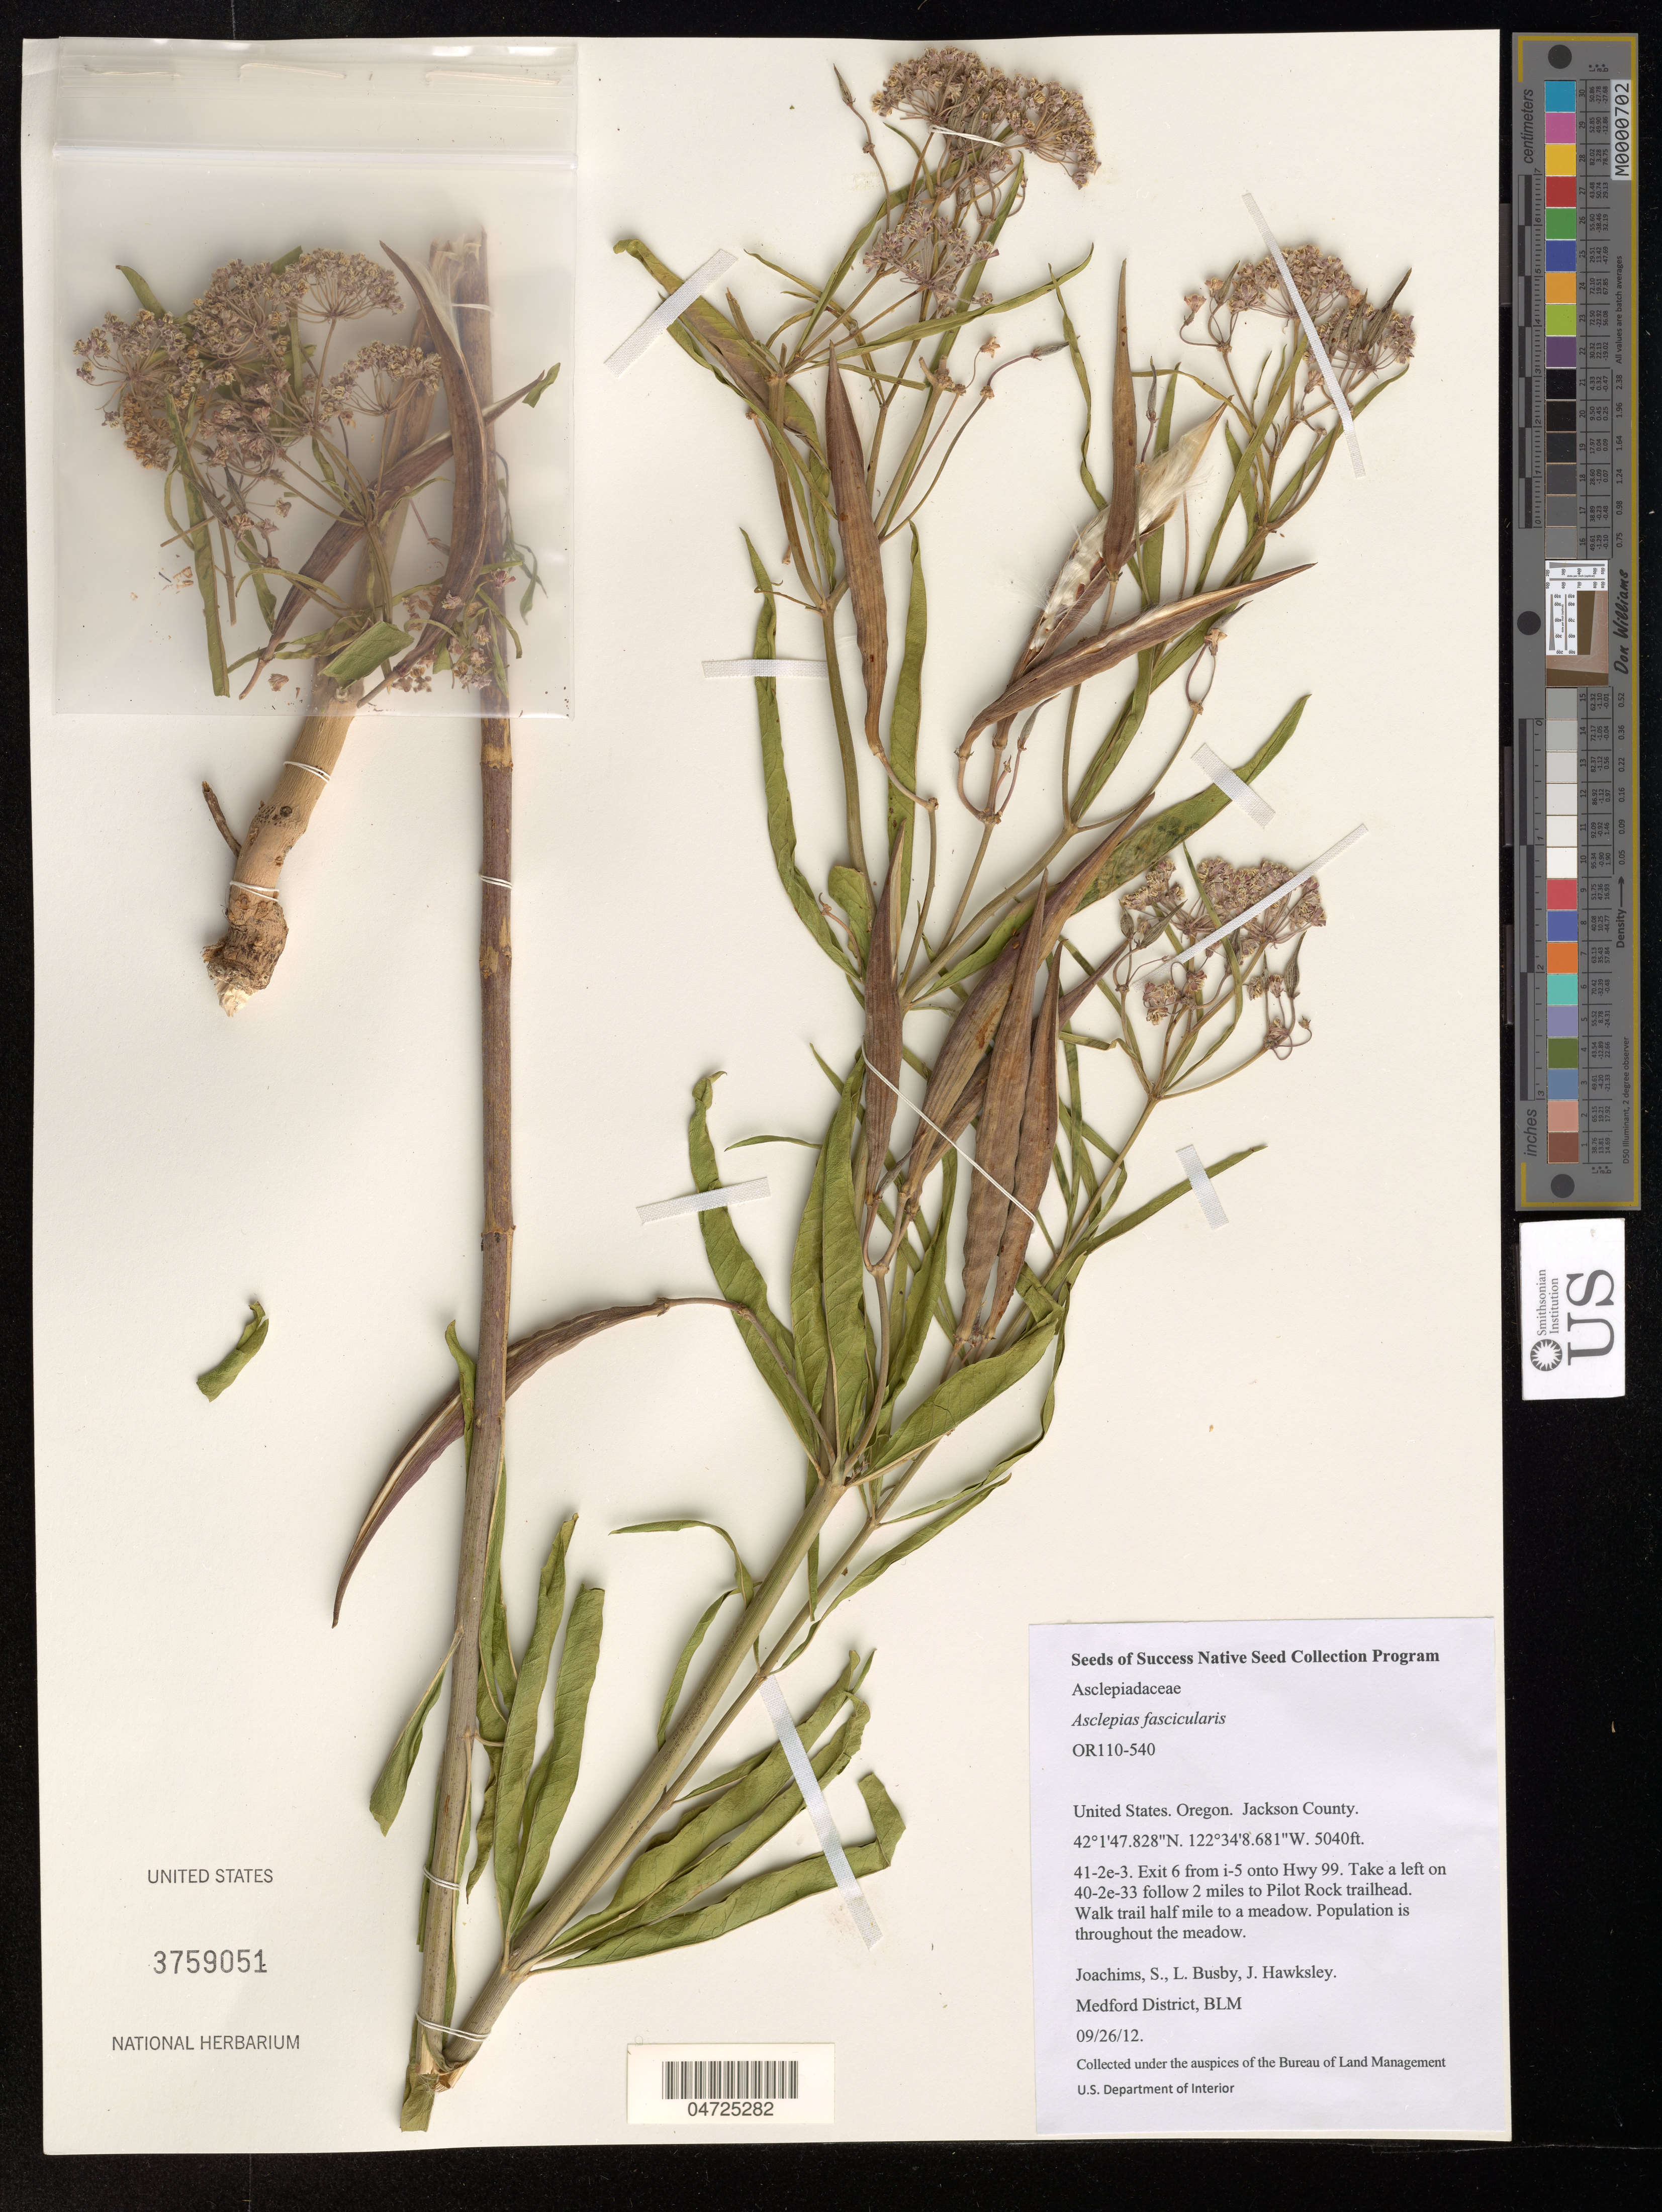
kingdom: Plantae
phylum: Tracheophyta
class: Magnoliopsida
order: Gentianales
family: Apocynaceae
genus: Asclepias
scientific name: Asclepias fascicularis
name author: Decne.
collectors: S. Joachims, L. Busby & J. Hawksley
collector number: OR110-540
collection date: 2012-09-26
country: United States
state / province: Oregon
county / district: Jackson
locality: Jackson County. 41-2e-3. Exit 6 from i-5 onto Hwy 99. Take a left on 40-2e-33 follow 2 miles to Pilot Rock trailhead. Walk trail half mile to a meadow.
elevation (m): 1536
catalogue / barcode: US 3759051